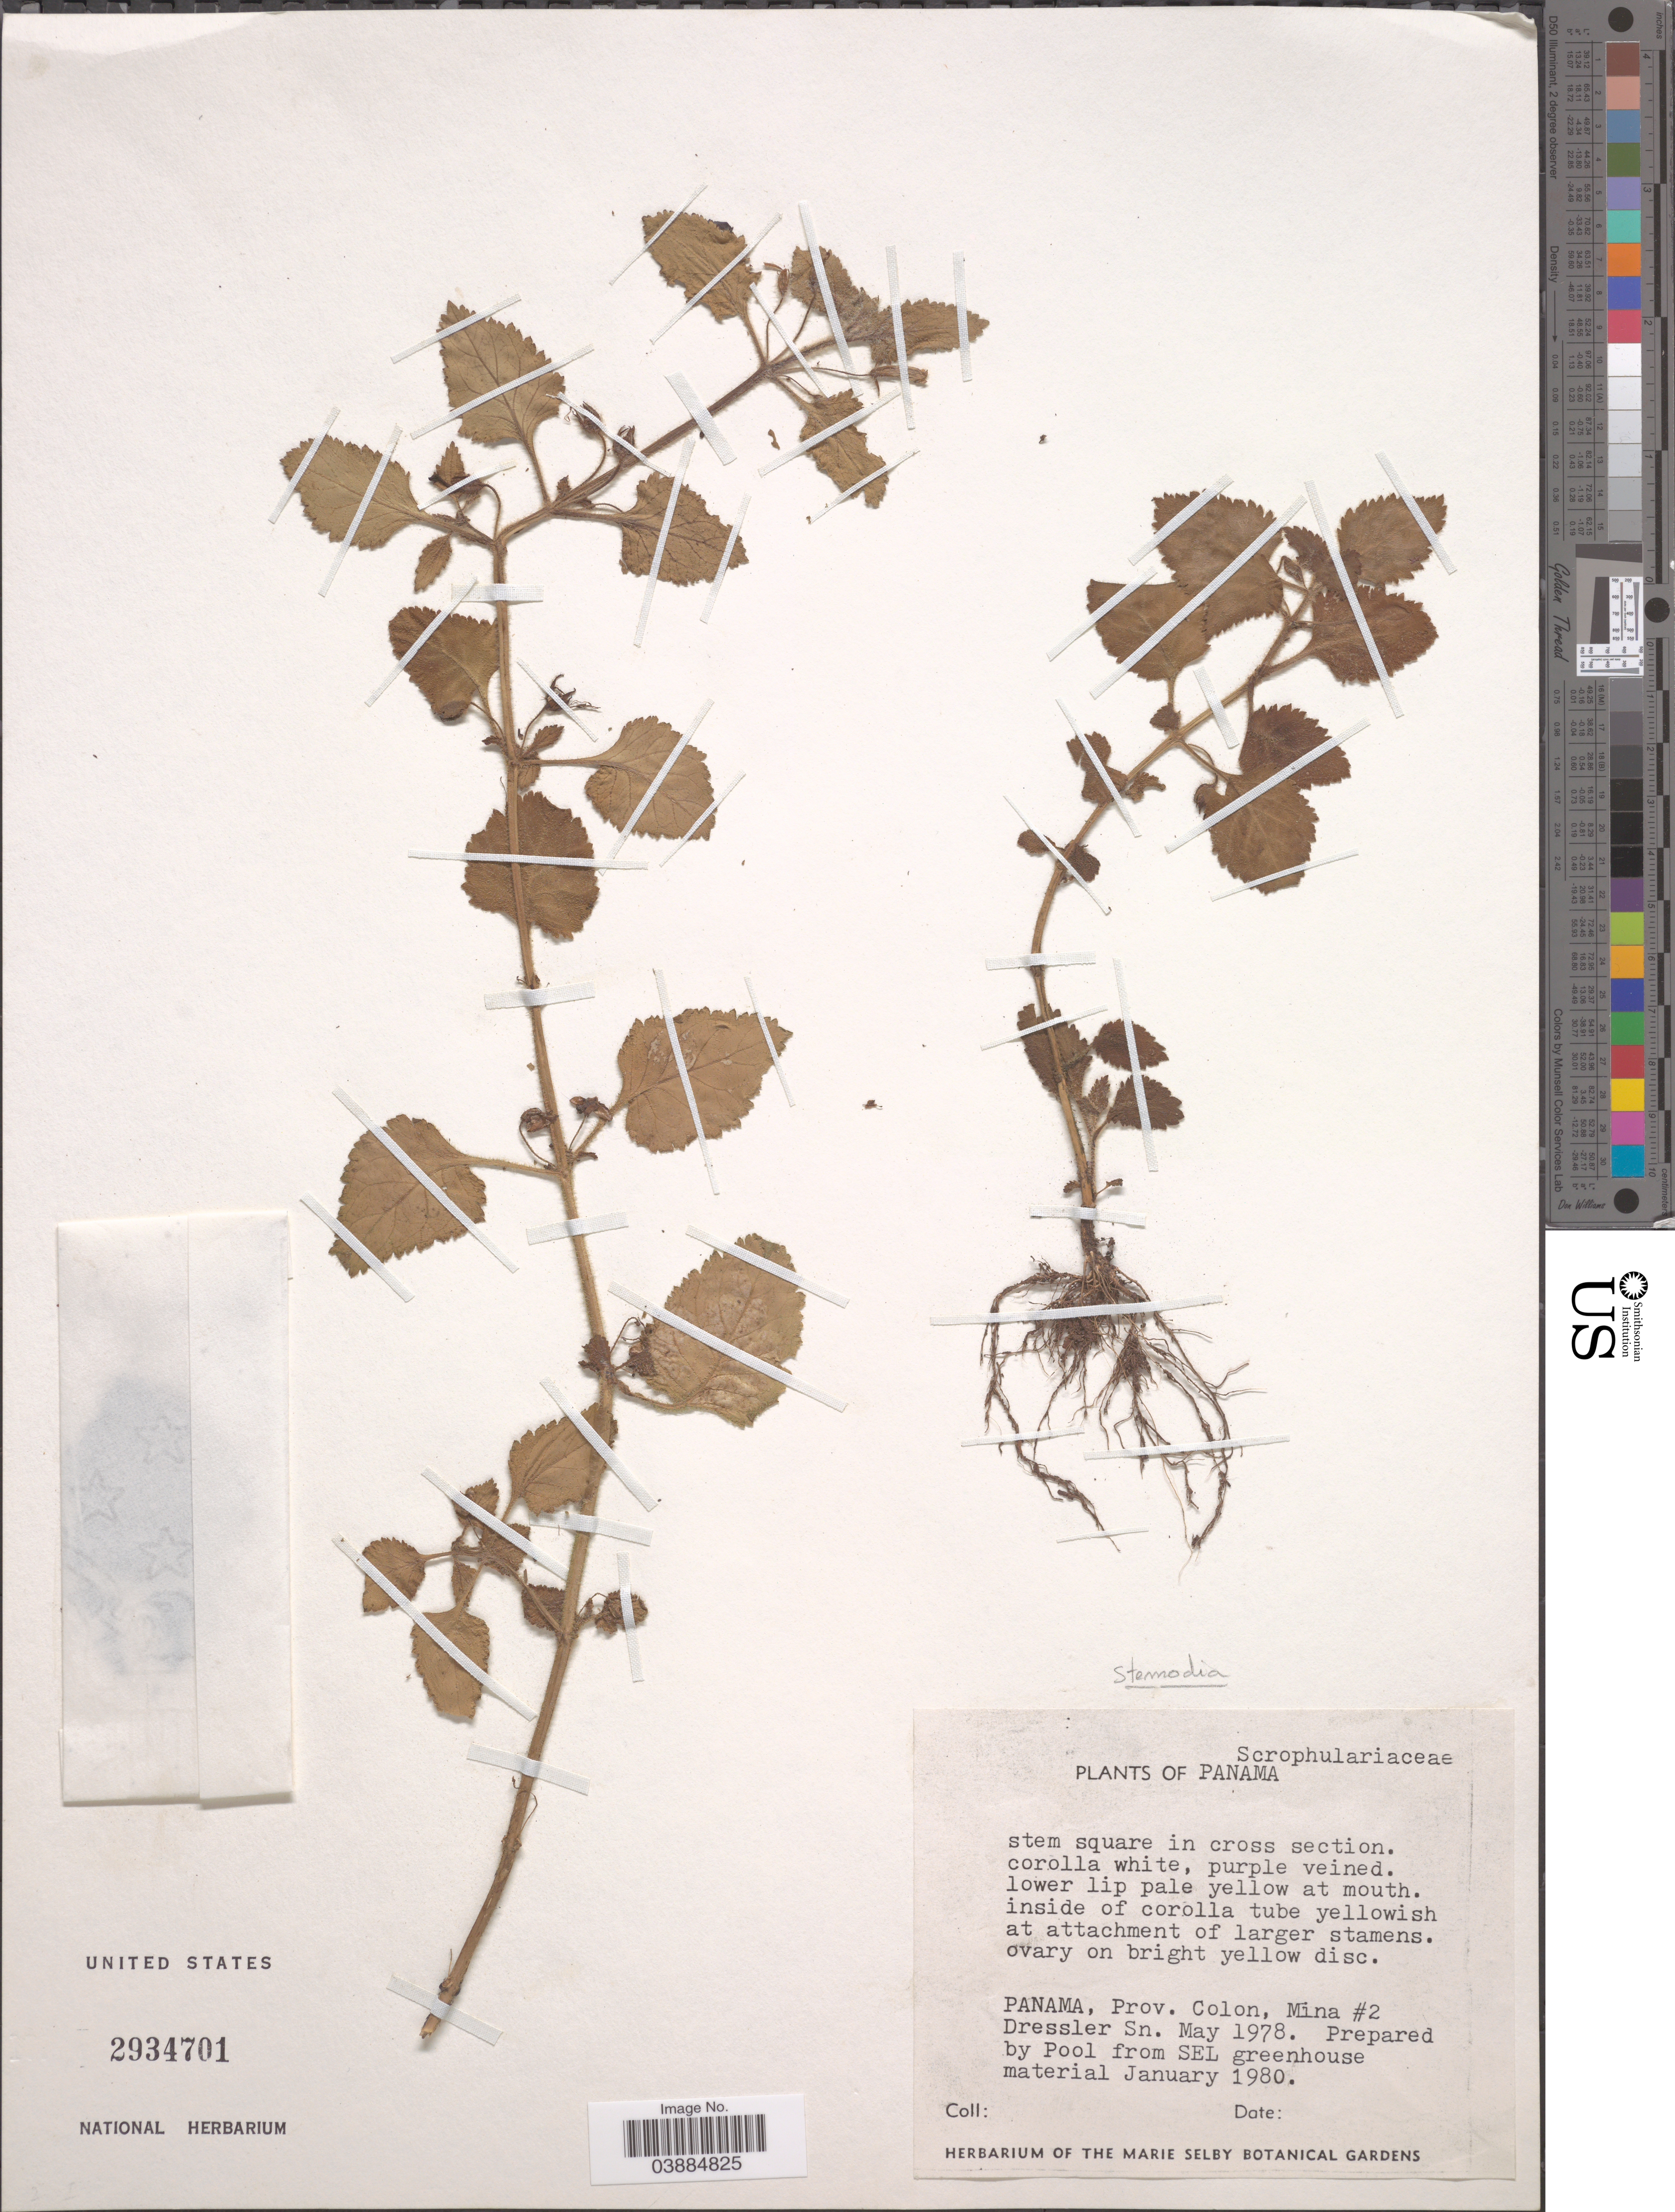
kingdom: Plantae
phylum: Tracheophyta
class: Magnoliopsida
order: Lamiales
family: Plantaginaceae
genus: Stemodia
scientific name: Stemodia sp.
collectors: Marie Selby Botanical Gardens: Sarasota, FL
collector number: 2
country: Panama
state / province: Colón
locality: Mina Dressler Sn. By Pool from SEL greenhouse material.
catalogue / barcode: US 2934701